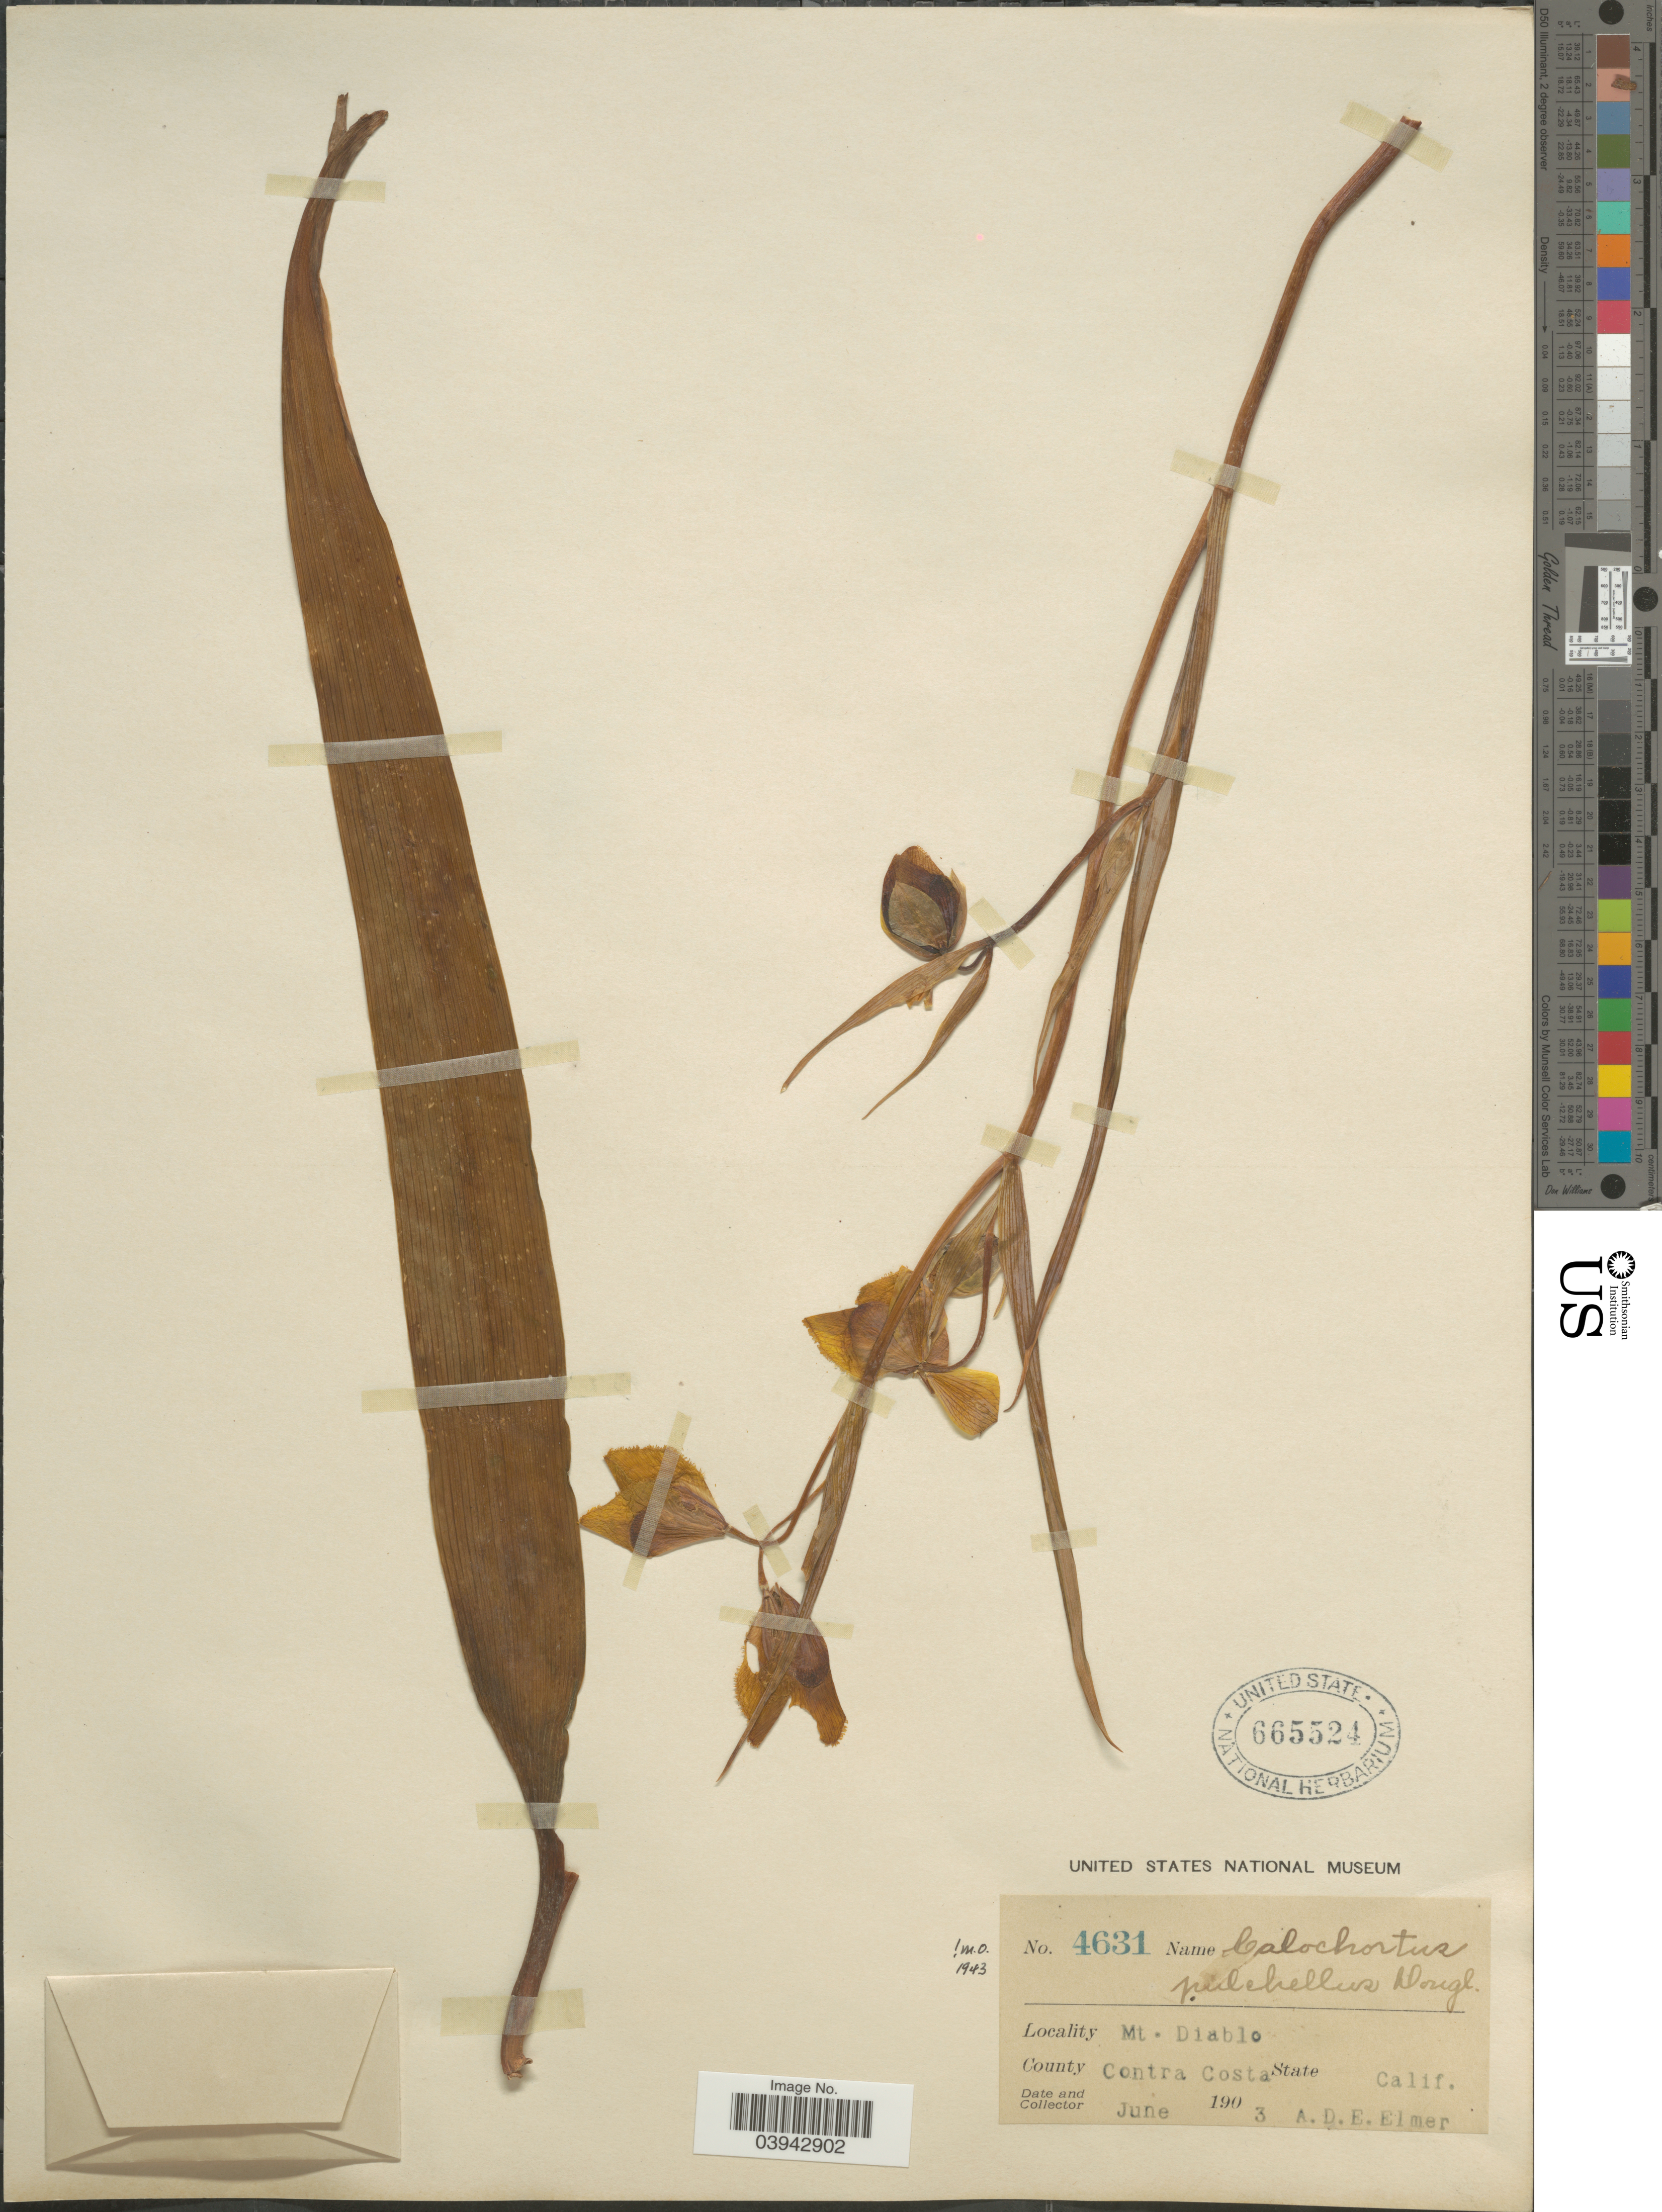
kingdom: Plantae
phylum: Tracheophyta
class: Liliopsida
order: Liliales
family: Liliaceae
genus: Calochortus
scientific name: Calochortus pulchellus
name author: (Benth.) Alph. Wood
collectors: A. D. E. Elmer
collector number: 4631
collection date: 1903-06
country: United States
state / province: California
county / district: Contra Costa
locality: Mt. Diablo. County Contra Costa.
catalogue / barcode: US 665524